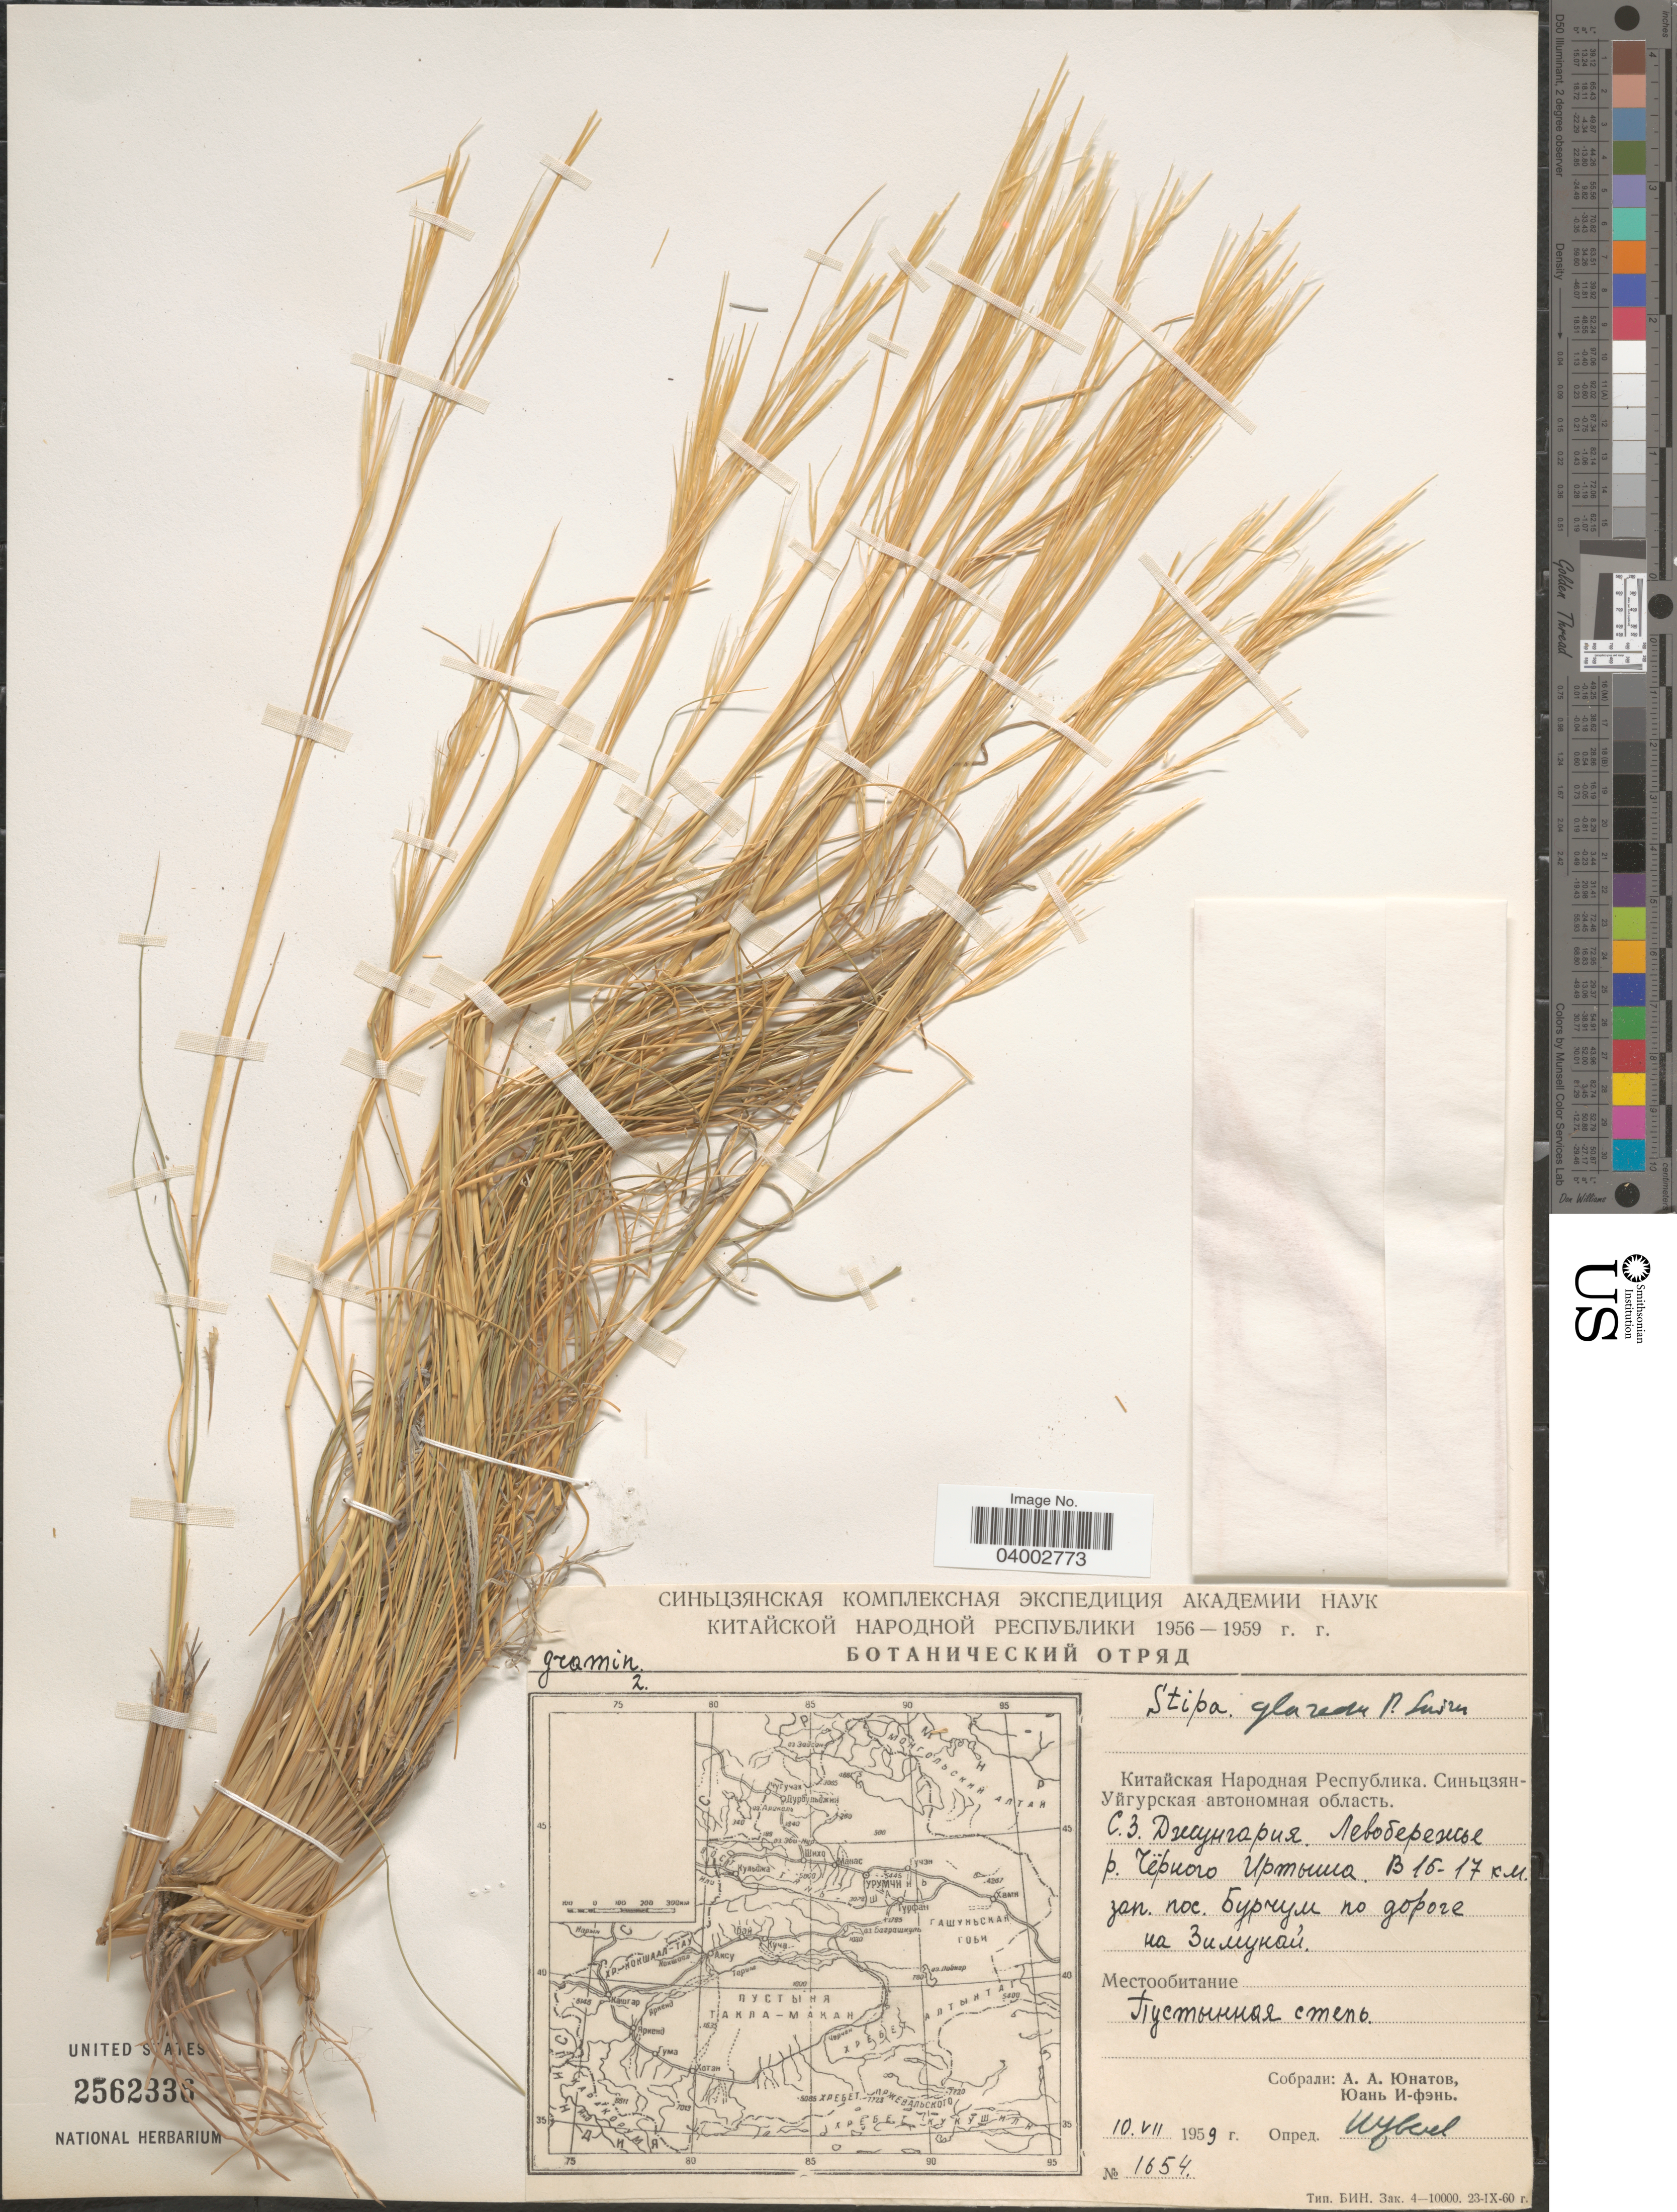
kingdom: Plantae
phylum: Tracheophyta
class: Liliopsida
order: Poales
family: Poaceae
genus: Stipa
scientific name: Stipa caucasica subsp. glareosa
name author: (P.A. Smirn.) Tzvelev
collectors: A. Unatov & Yuan I-fen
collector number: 1654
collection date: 1959-07-10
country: China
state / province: Xinjiang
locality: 15-17 km W of Burchum on the road to Jeminay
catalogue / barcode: US 2562336